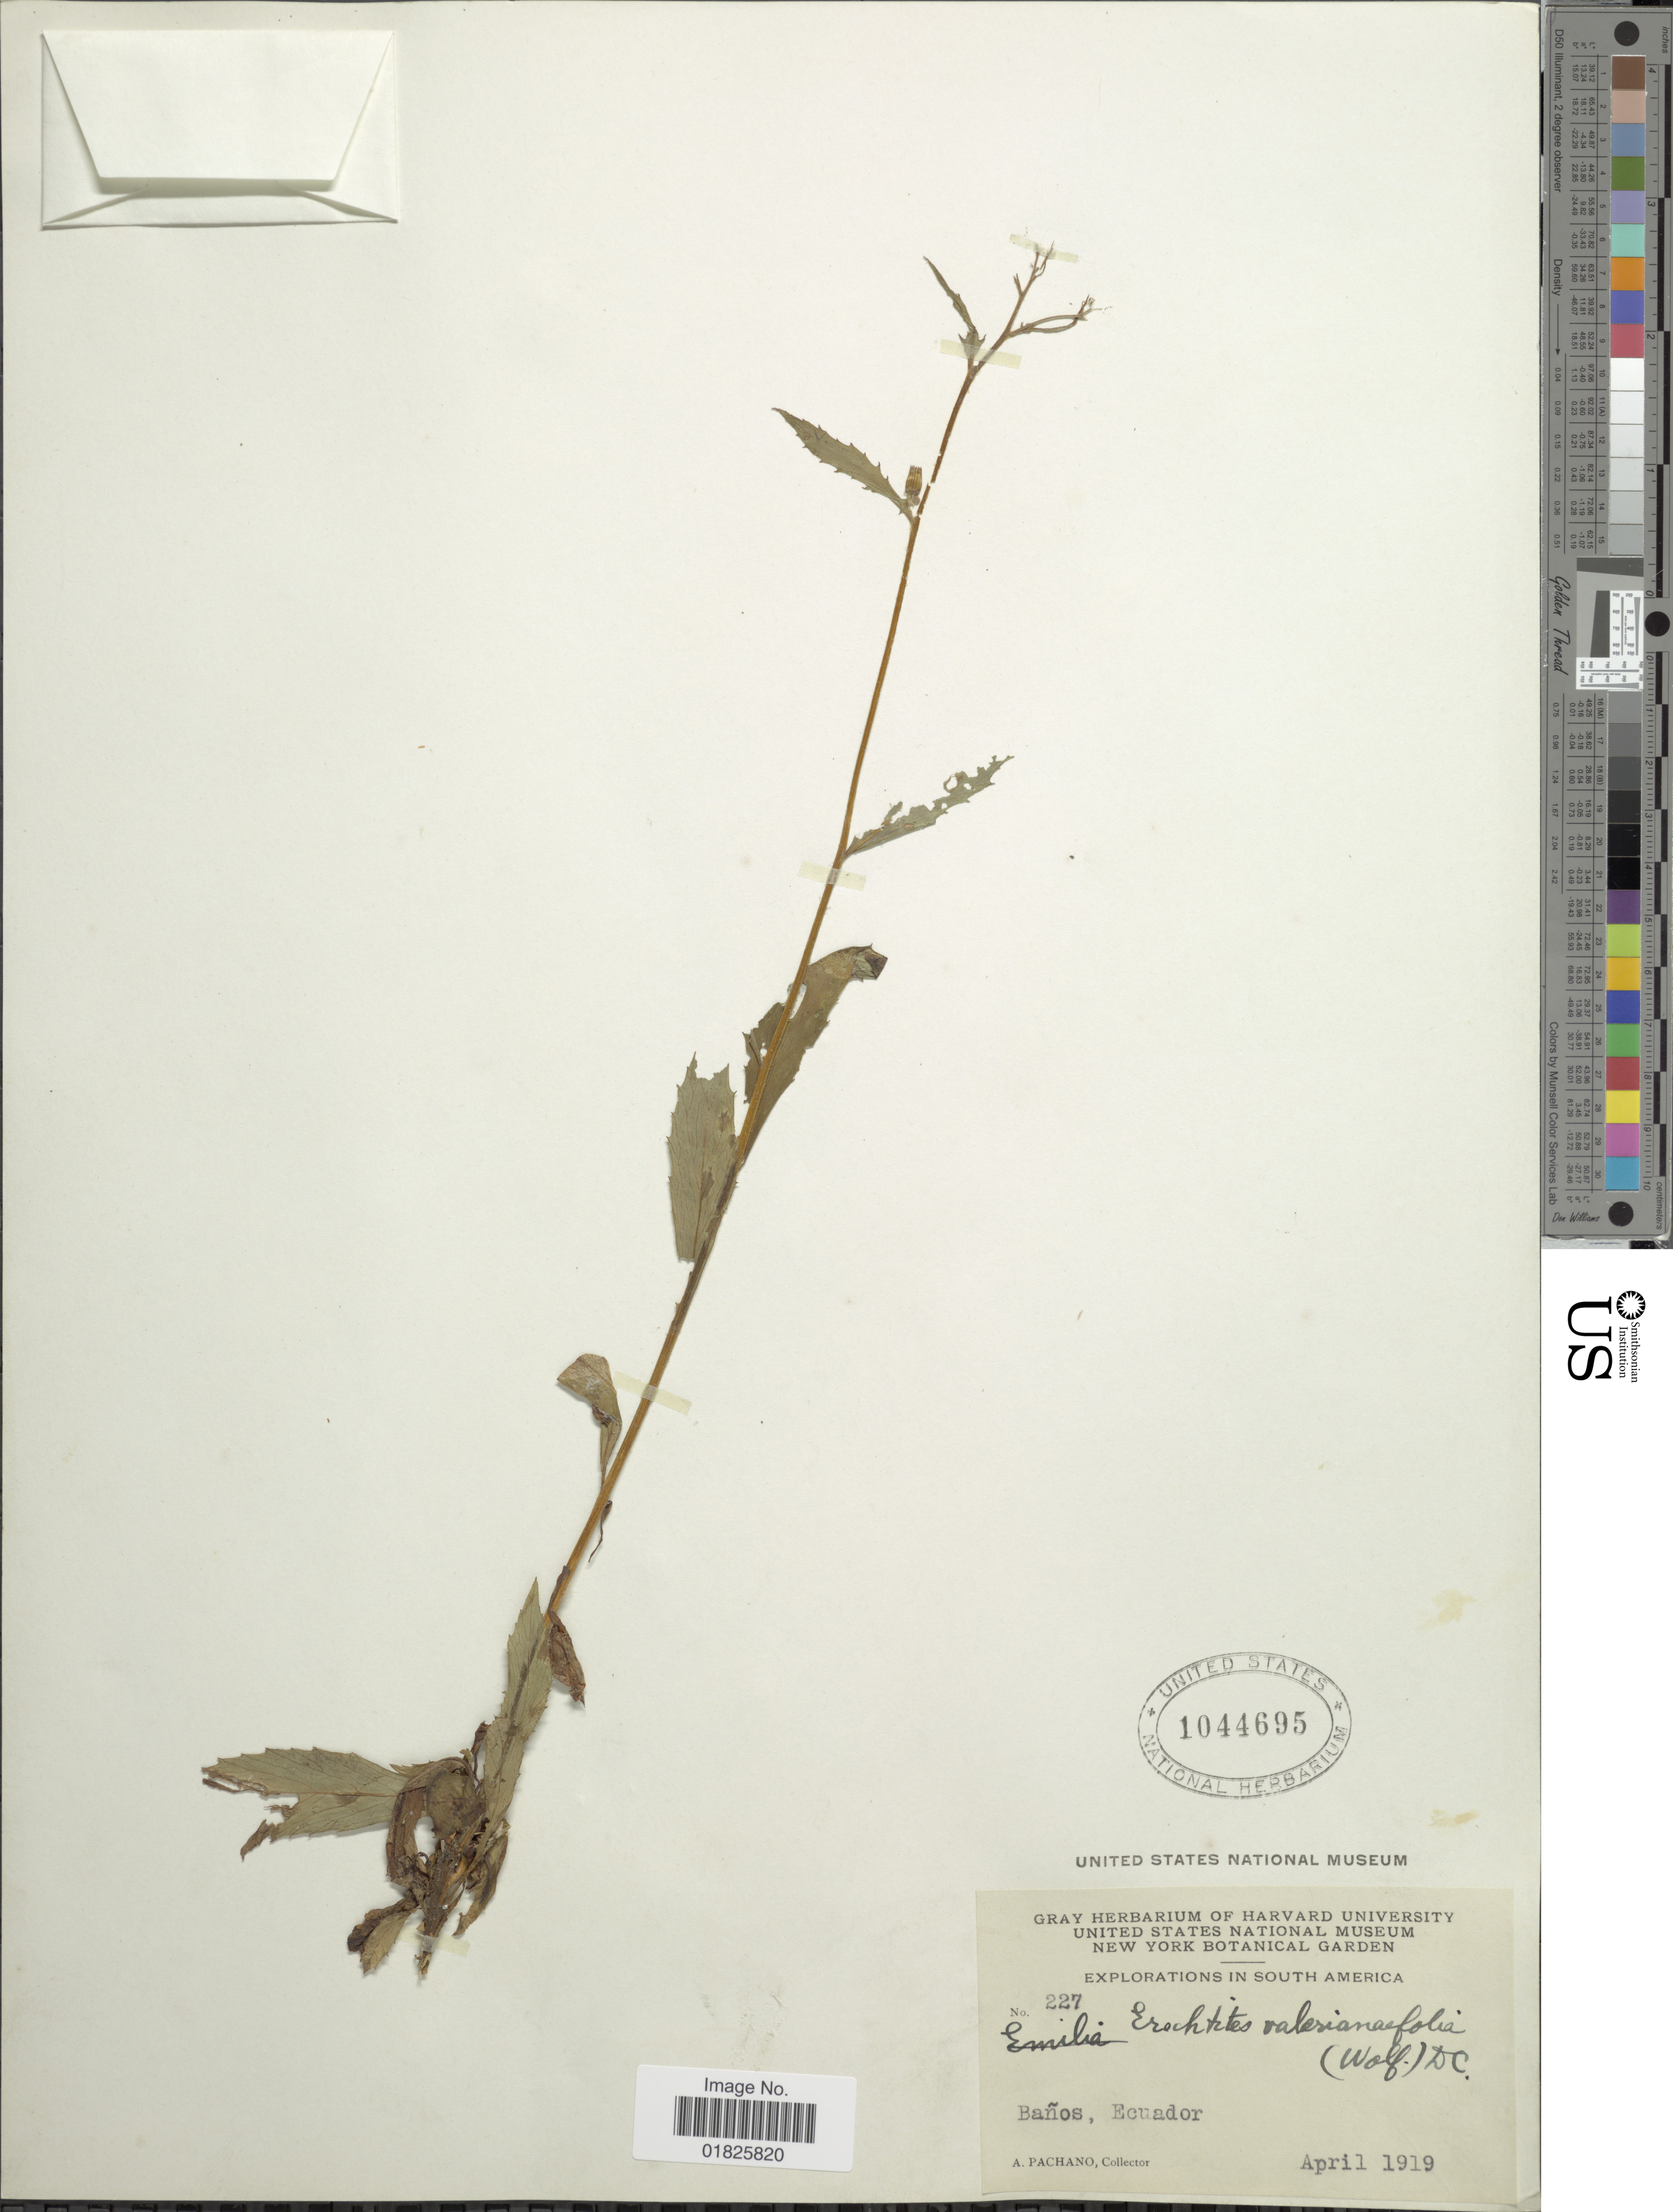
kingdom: Plantae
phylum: Tracheophyta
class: Magnoliopsida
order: Asterales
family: Asteraceae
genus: Erechtites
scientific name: Erechtites valerianifolius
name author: (Link ex Spreng.) DC.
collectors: A. Pachano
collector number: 227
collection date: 1919-04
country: Ecuador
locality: South America, Banos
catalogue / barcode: US 1044695